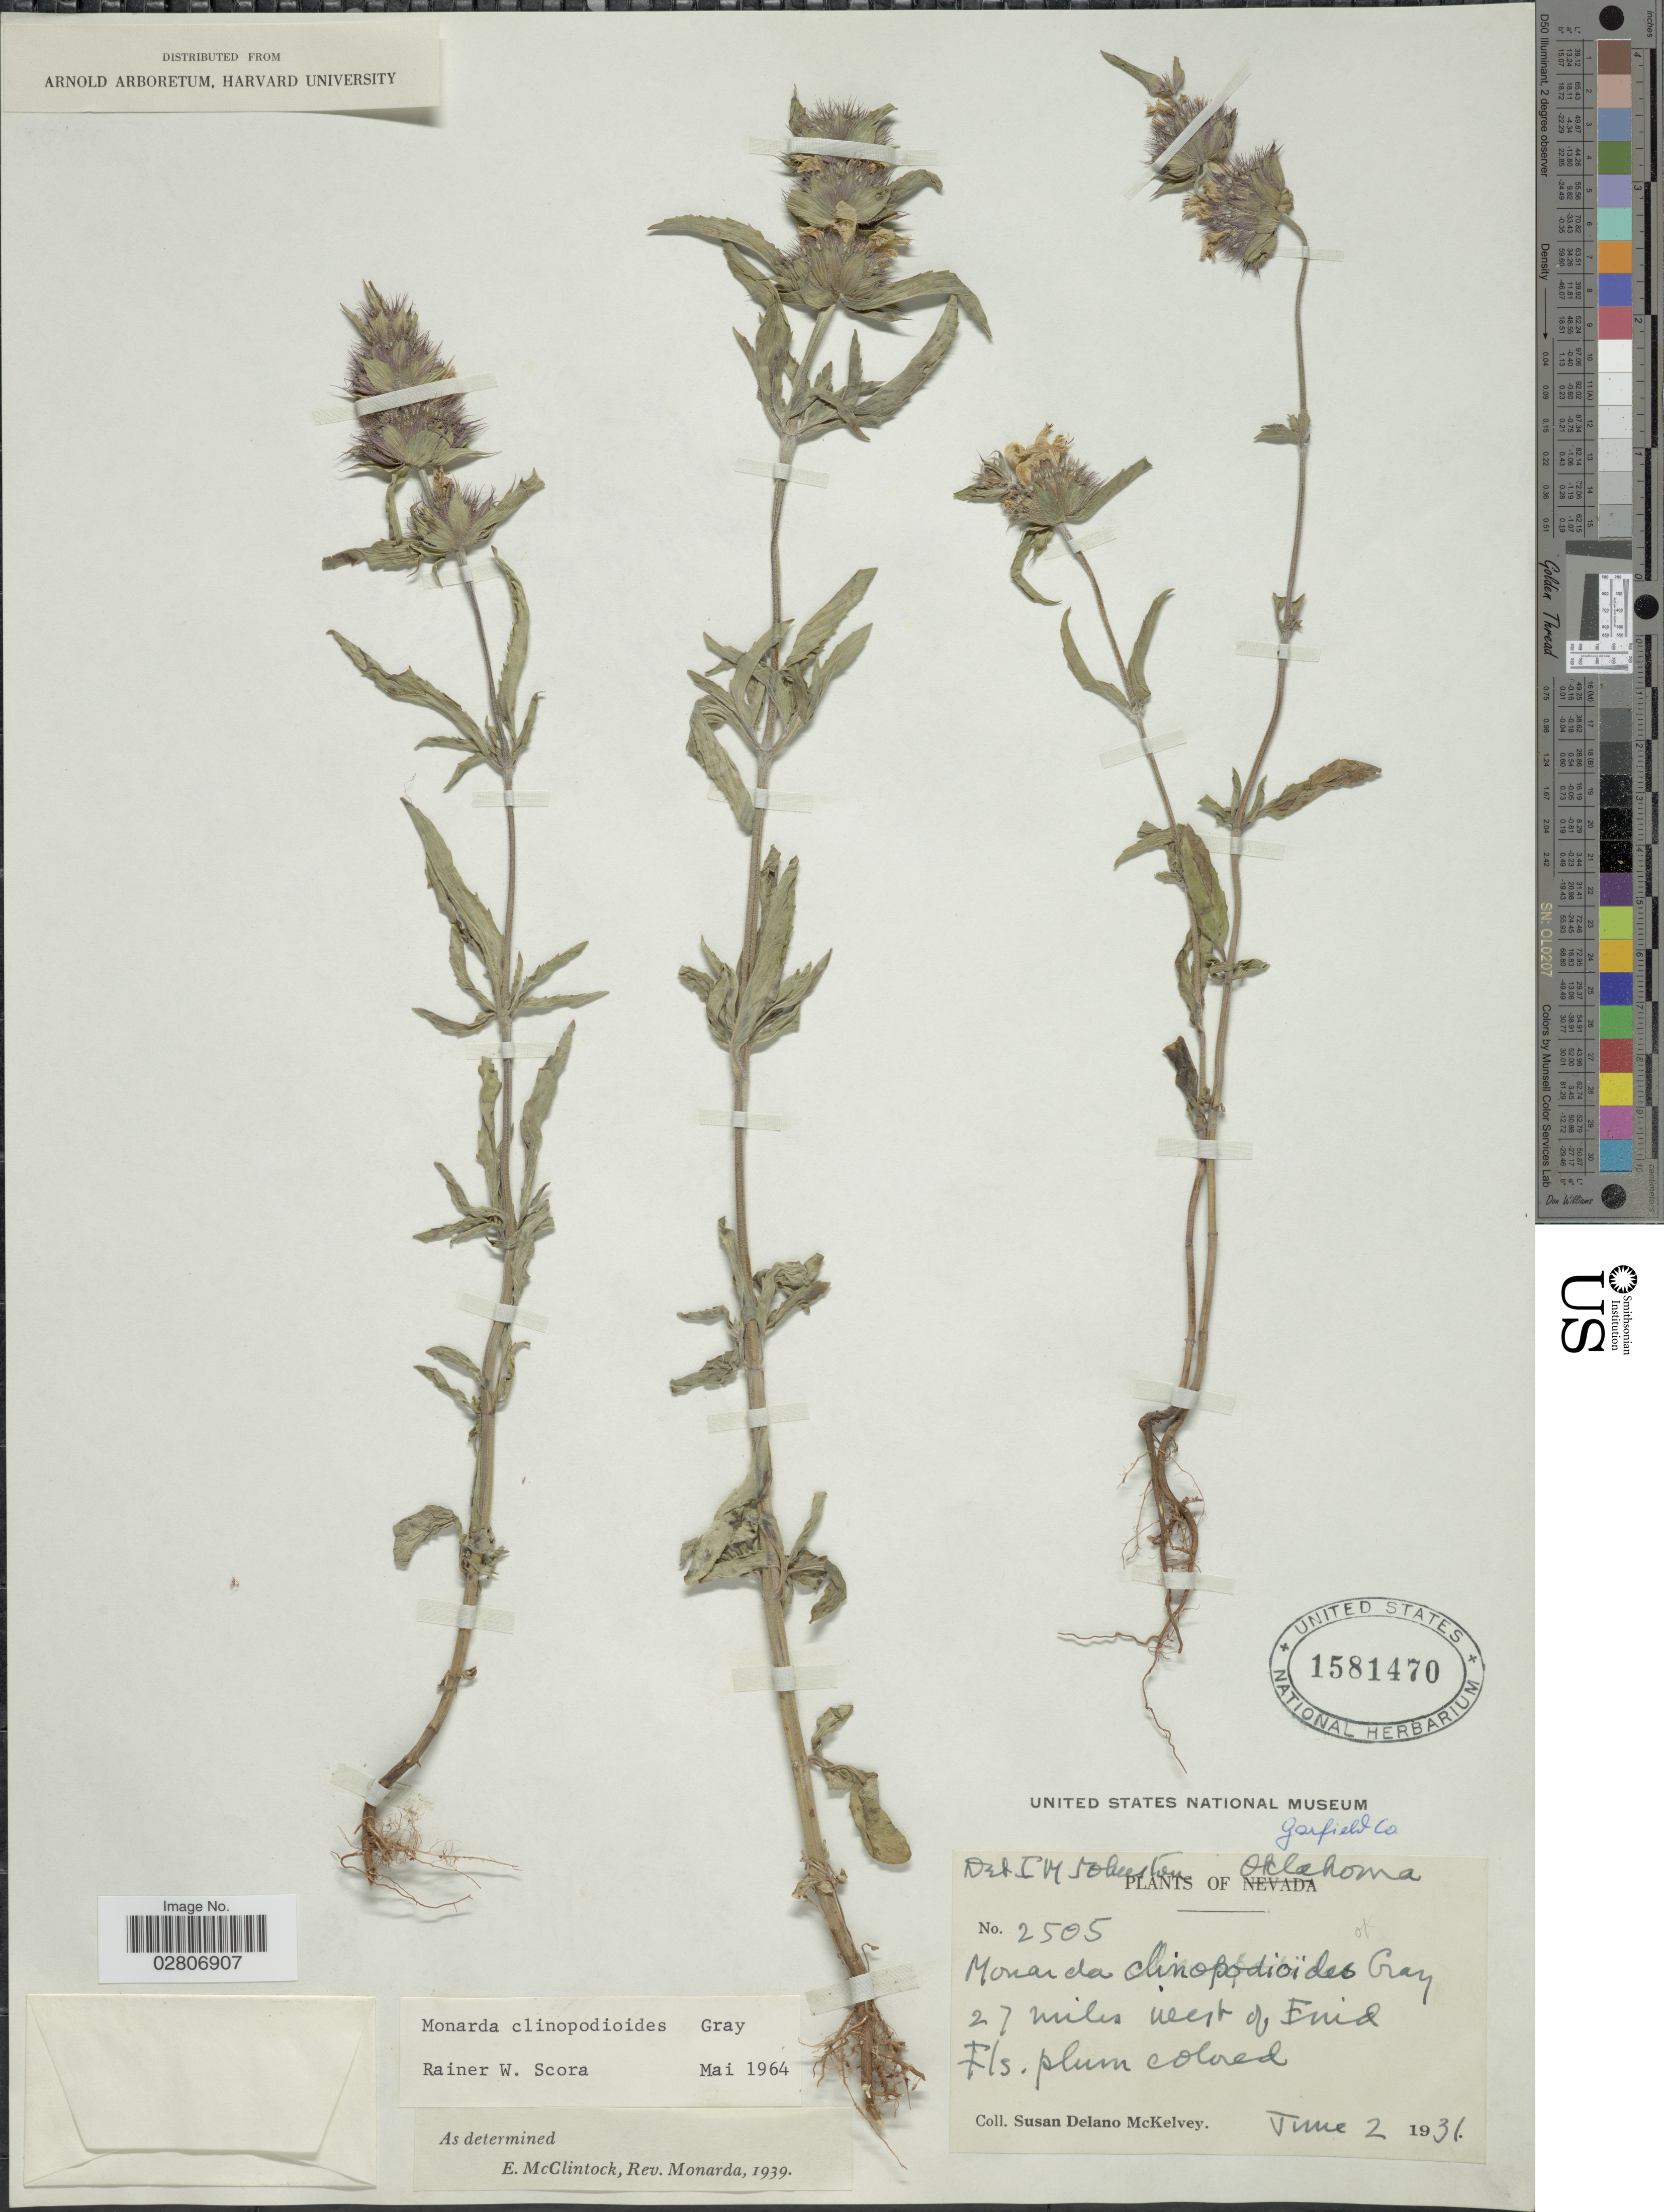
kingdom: Plantae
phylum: Tracheophyta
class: Magnoliopsida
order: Lamiales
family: Lamiaceae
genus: Monarda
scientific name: Monarda clinopodioides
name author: A. Gray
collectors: S. A. McKelvey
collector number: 2505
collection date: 1931-06-02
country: United States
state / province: Oklahoma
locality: Garfield Co. 27 miles west of Enid.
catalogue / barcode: US 1581470